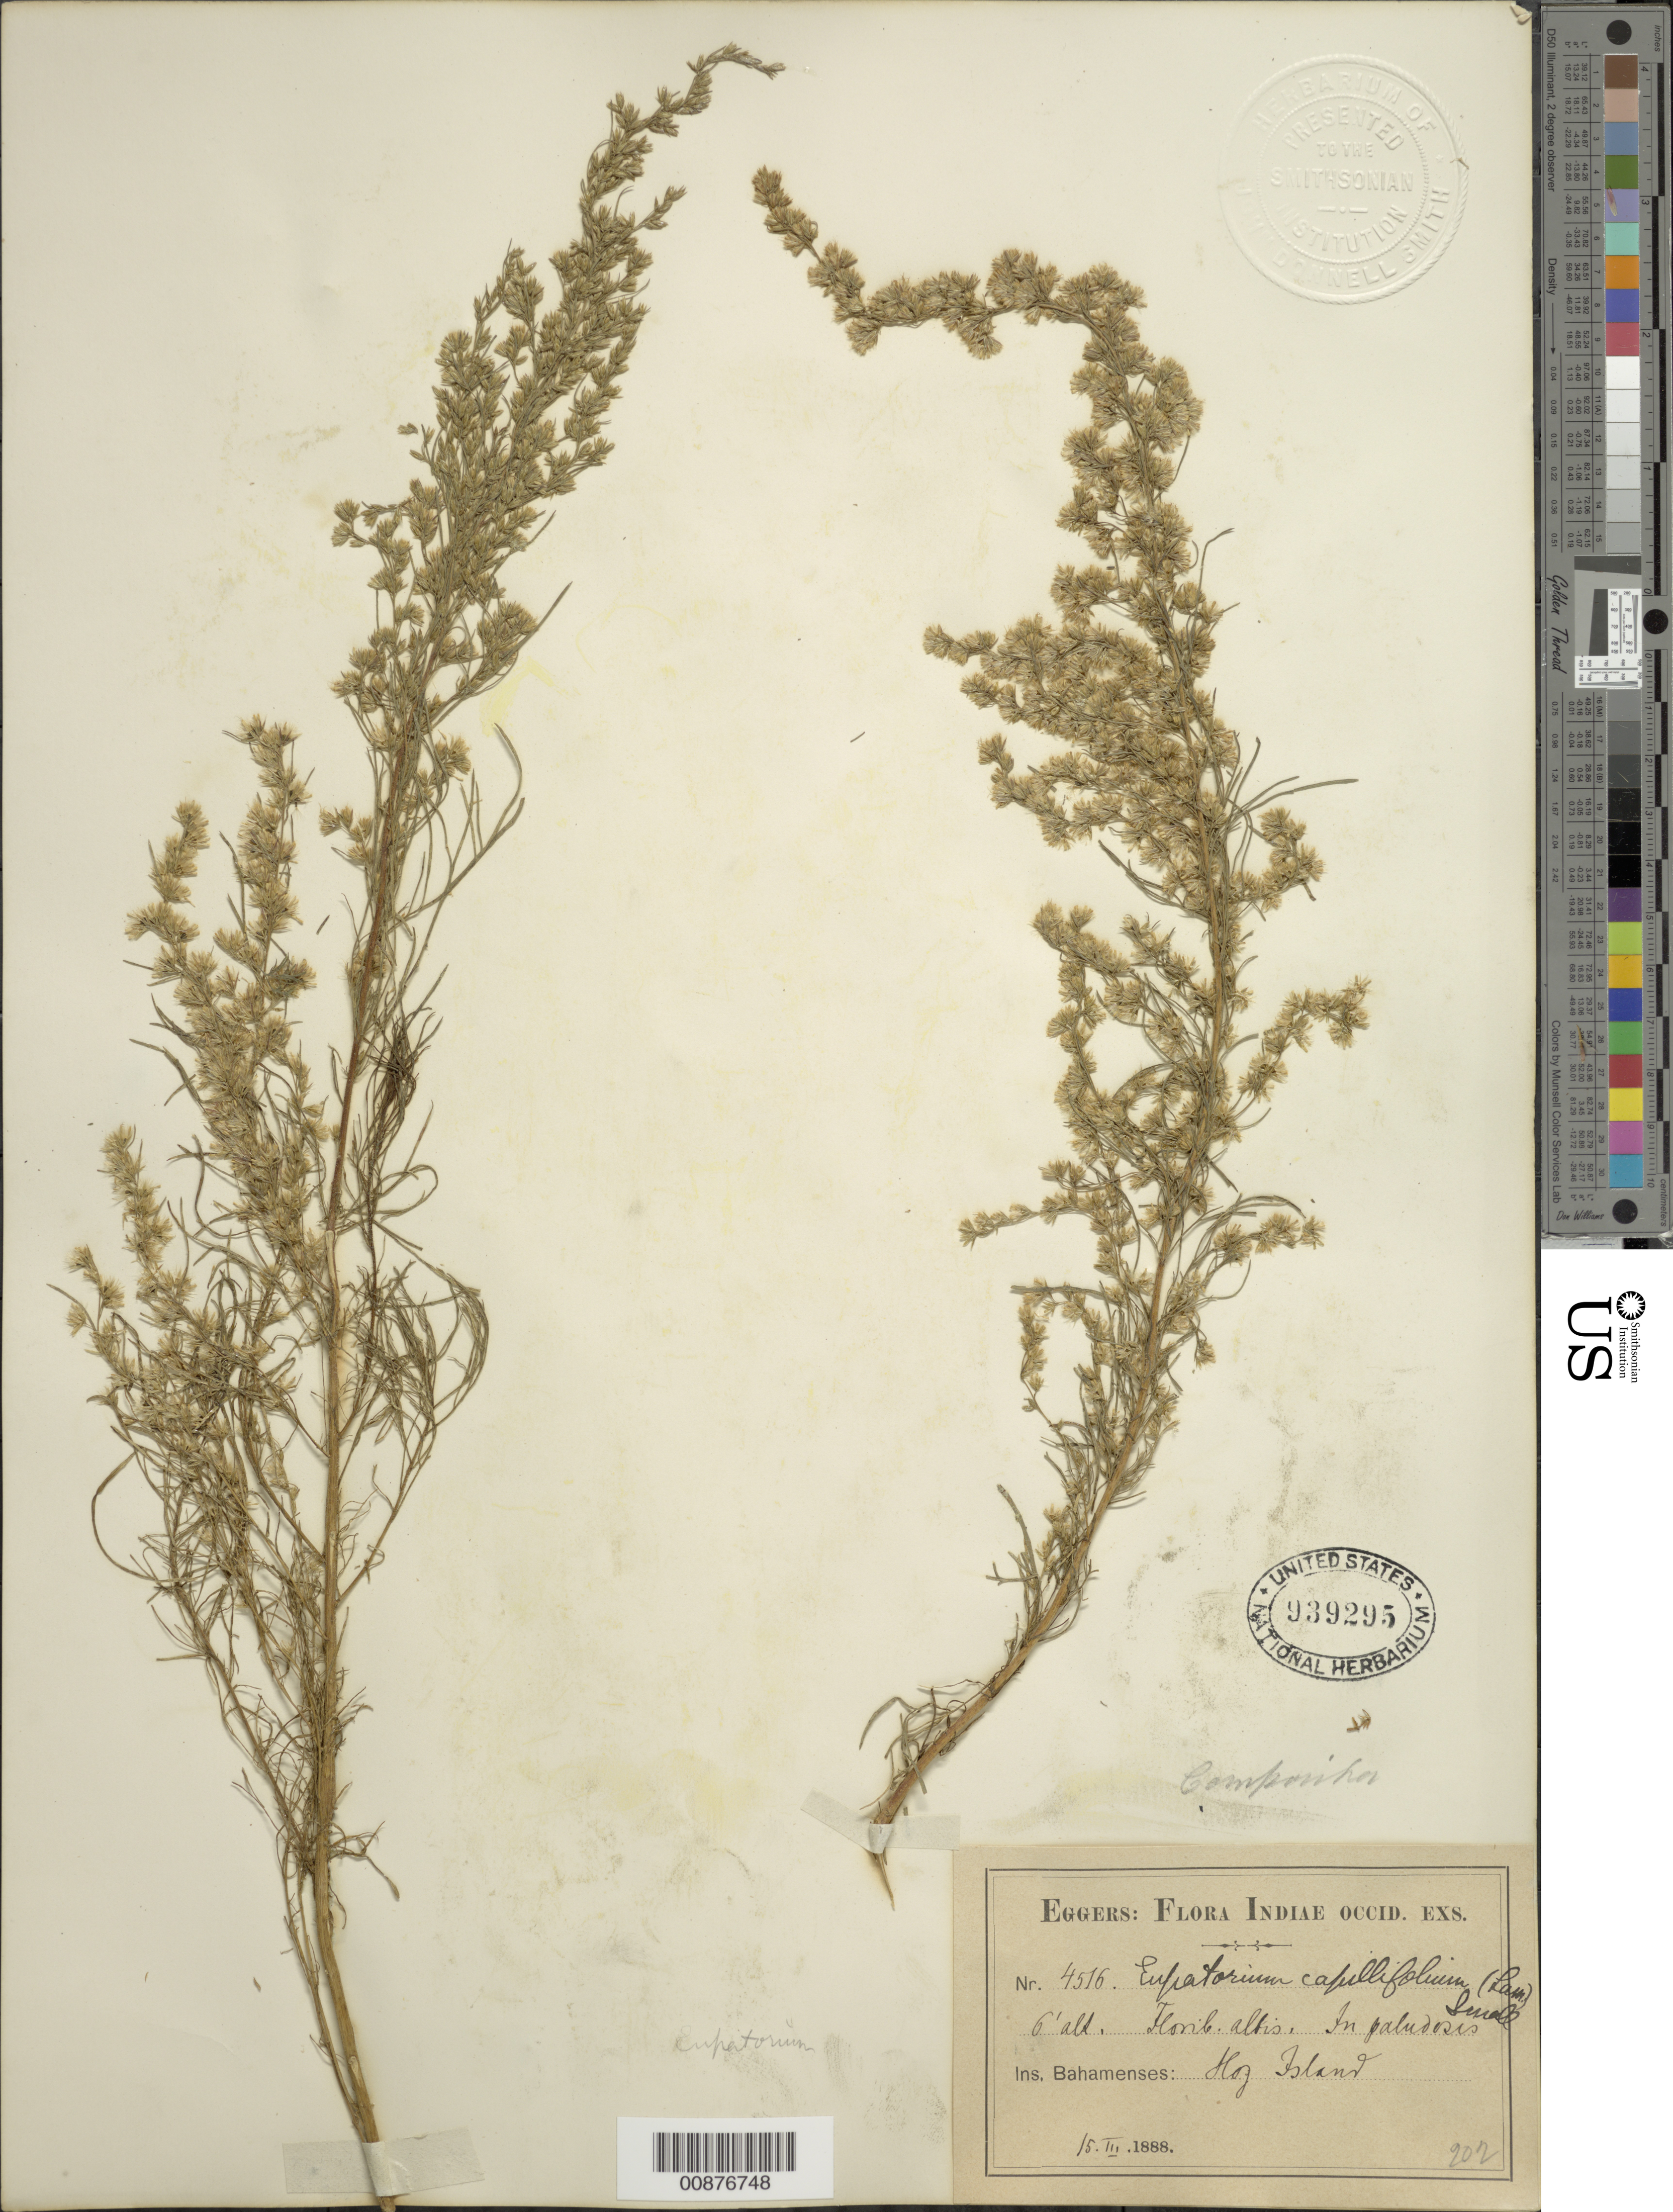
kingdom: Plantae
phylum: Tracheophyta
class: Magnoliopsida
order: Asterales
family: Asteraceae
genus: Eupatorium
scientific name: Eupatorium capillifolium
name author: (Lam.) Small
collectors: H. F. A. von Eggers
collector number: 4516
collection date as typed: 15 Mar 1888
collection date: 1888-03-15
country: Bahamas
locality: Hog Island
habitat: In paludosis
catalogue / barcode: US 939295